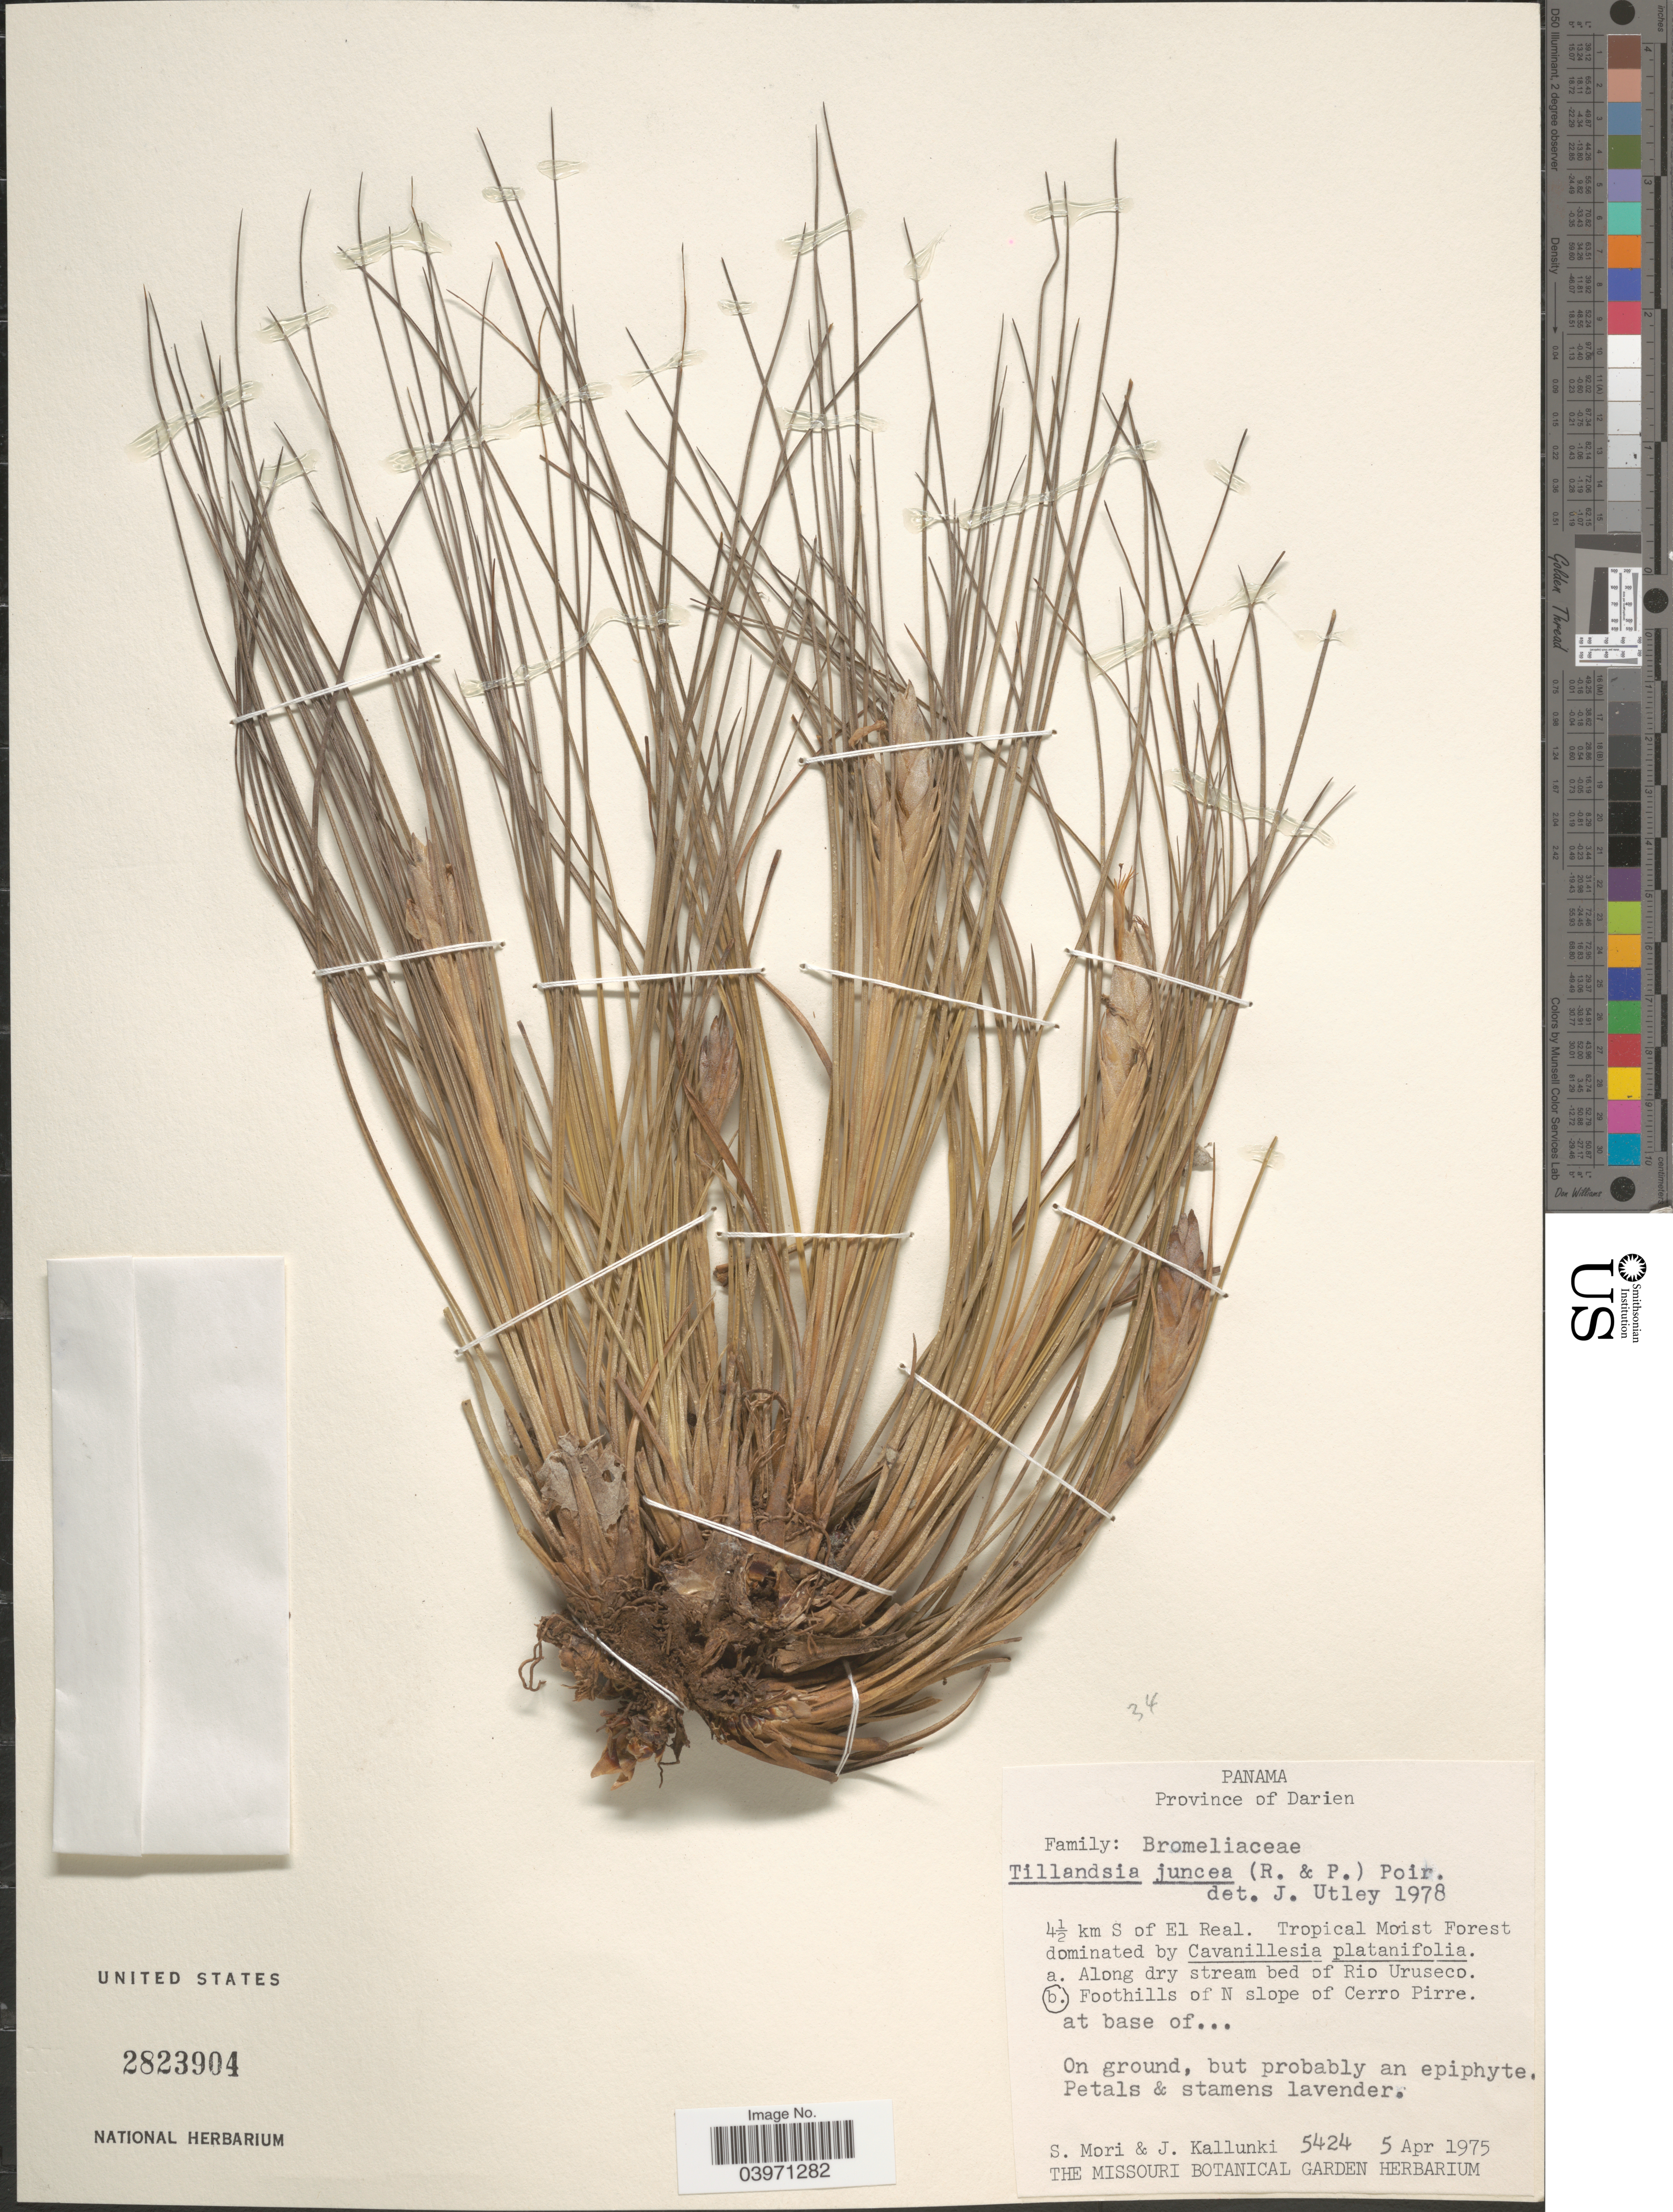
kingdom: Plantae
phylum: Tracheophyta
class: Liliopsida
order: Poales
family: Bromeliaceae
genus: Tillandsia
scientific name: Tillandsia juncea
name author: (Ruiz & Pav.) Poir.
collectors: S. Mori & J. Kallunki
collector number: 5424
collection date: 1975-04-05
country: Panama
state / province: Darien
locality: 4½ km S of El Real. Foothills of N slope of Cerro Pirre.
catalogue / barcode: US 2823904